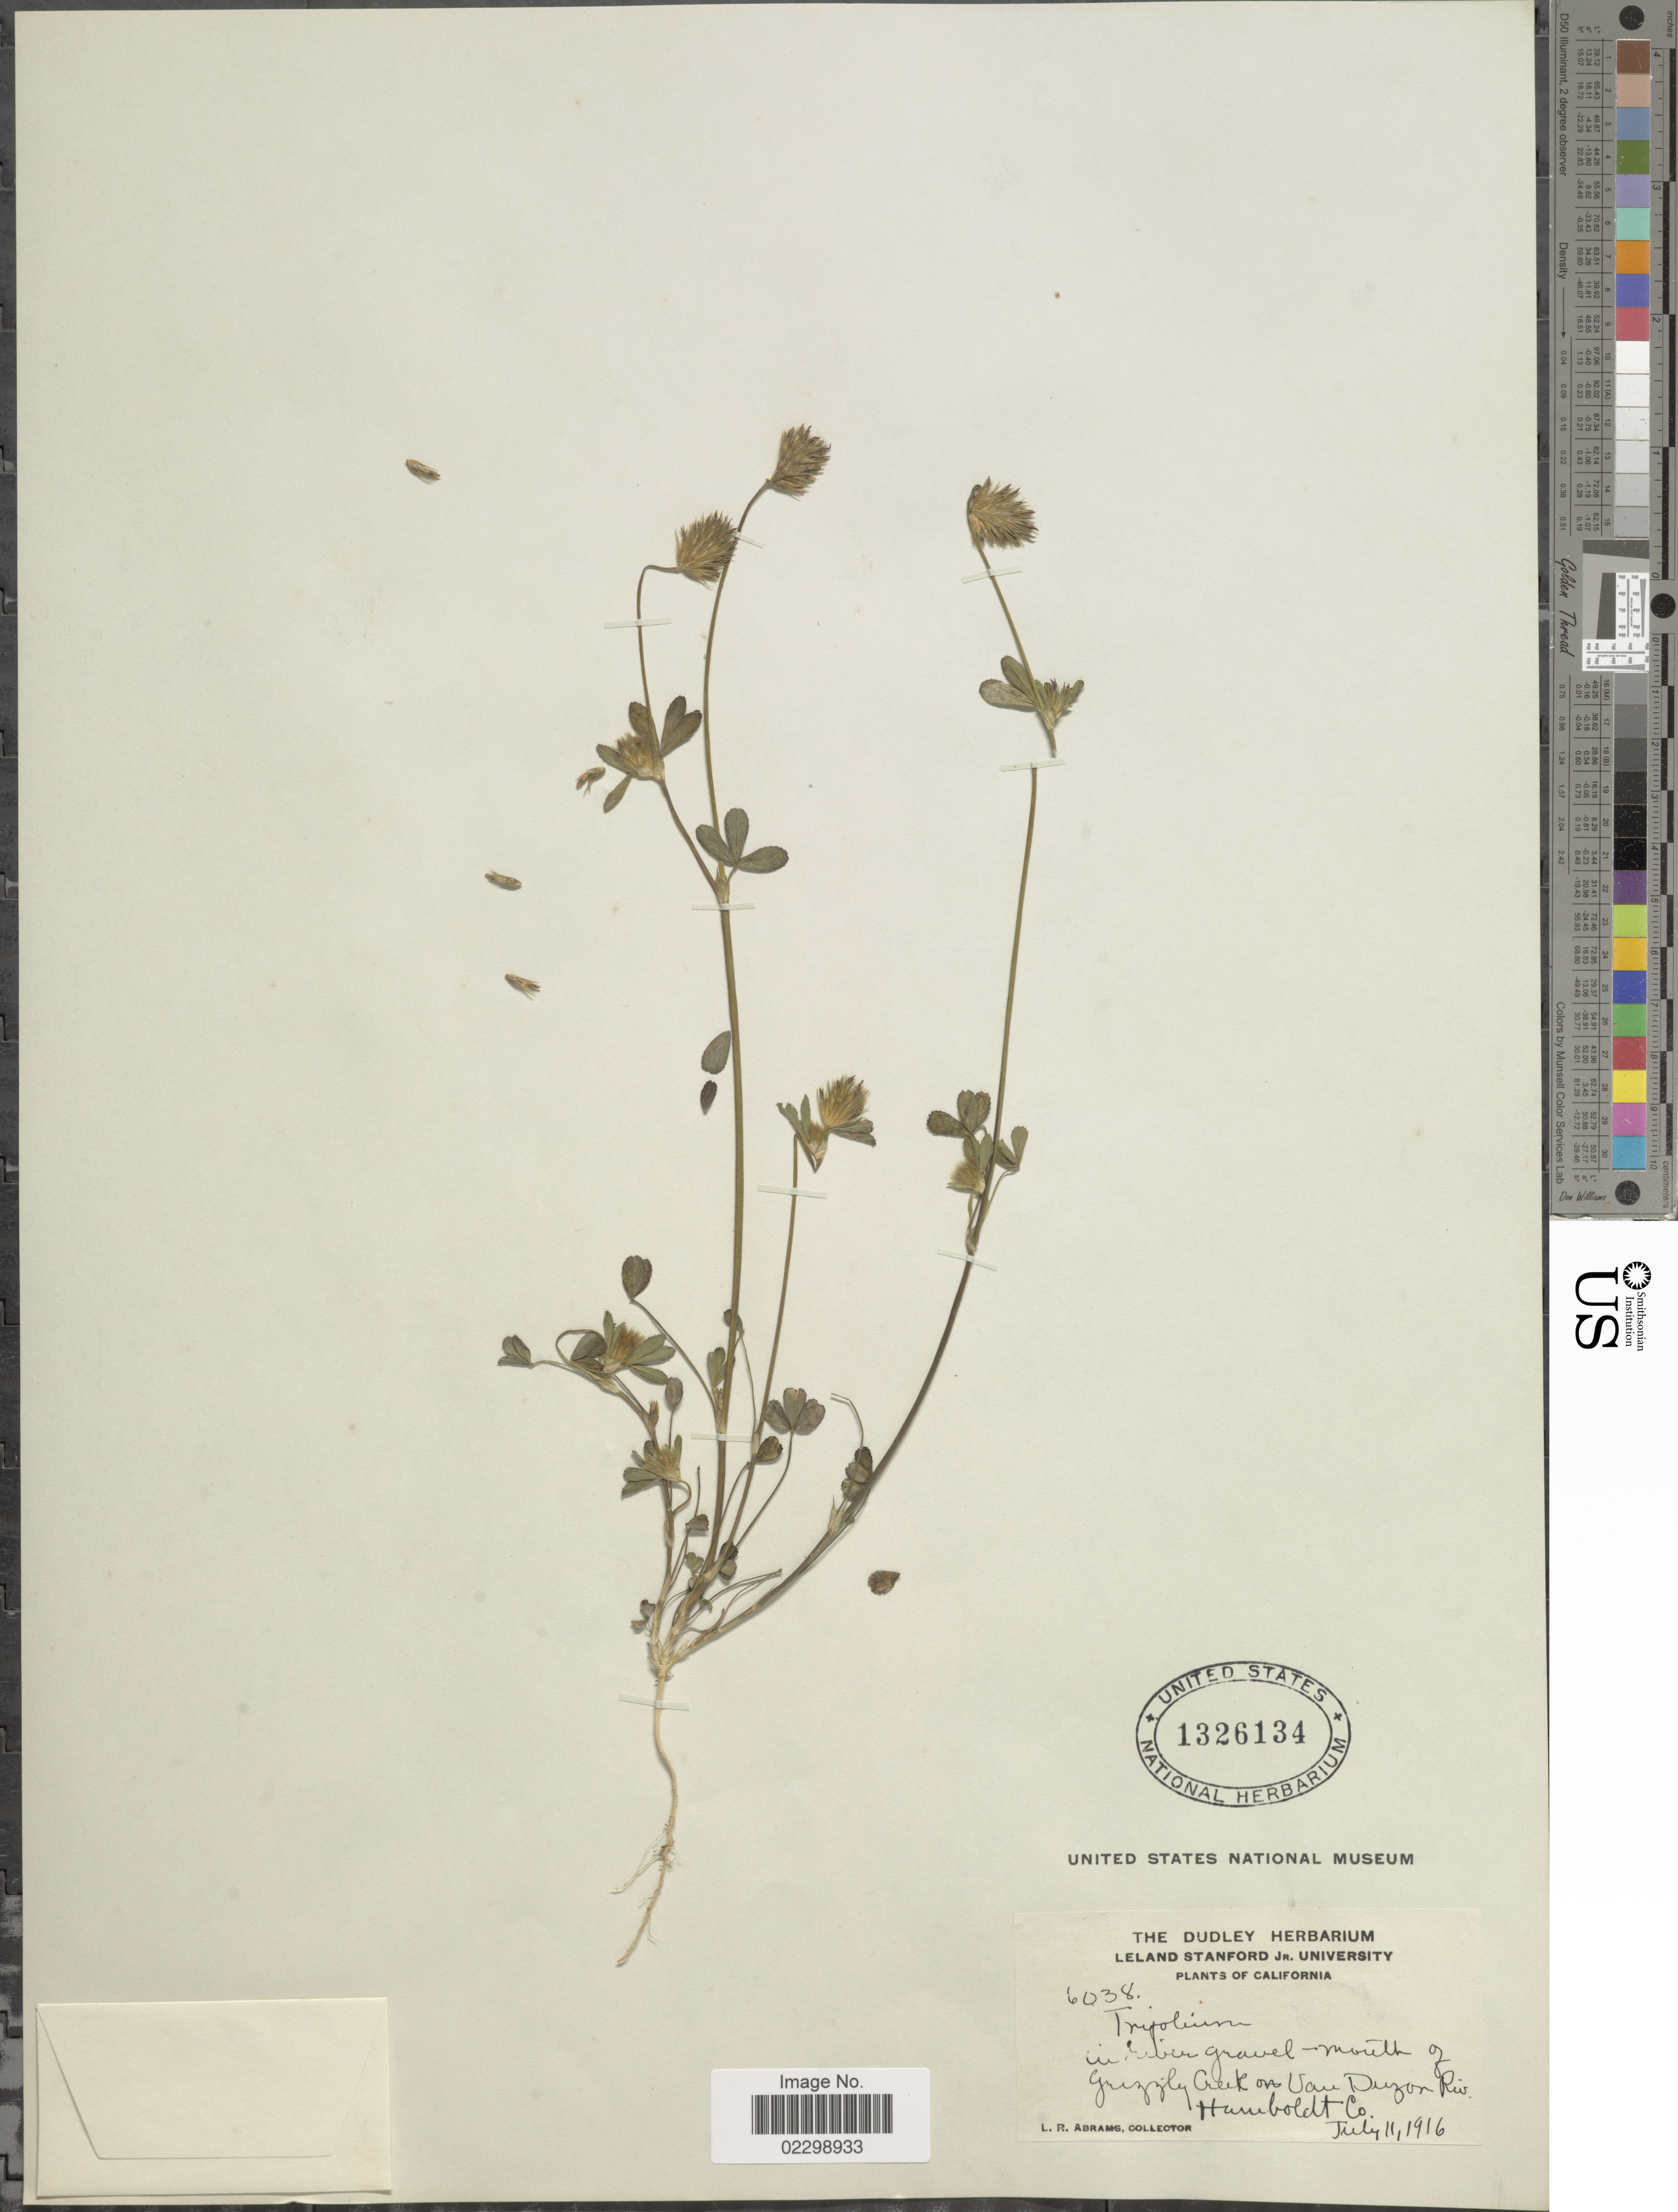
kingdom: Plantae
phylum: Tracheophyta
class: Magnoliopsida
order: Fabales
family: Fabaceae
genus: Trifolium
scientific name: Trifolium sp.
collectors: L. Abrams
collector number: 6038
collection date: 1916-07-11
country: United States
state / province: California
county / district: Humboldt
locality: In river gravel mouth of Grizzly Creek Van Duzon Riv., Humboldt Co.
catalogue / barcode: US 1326134